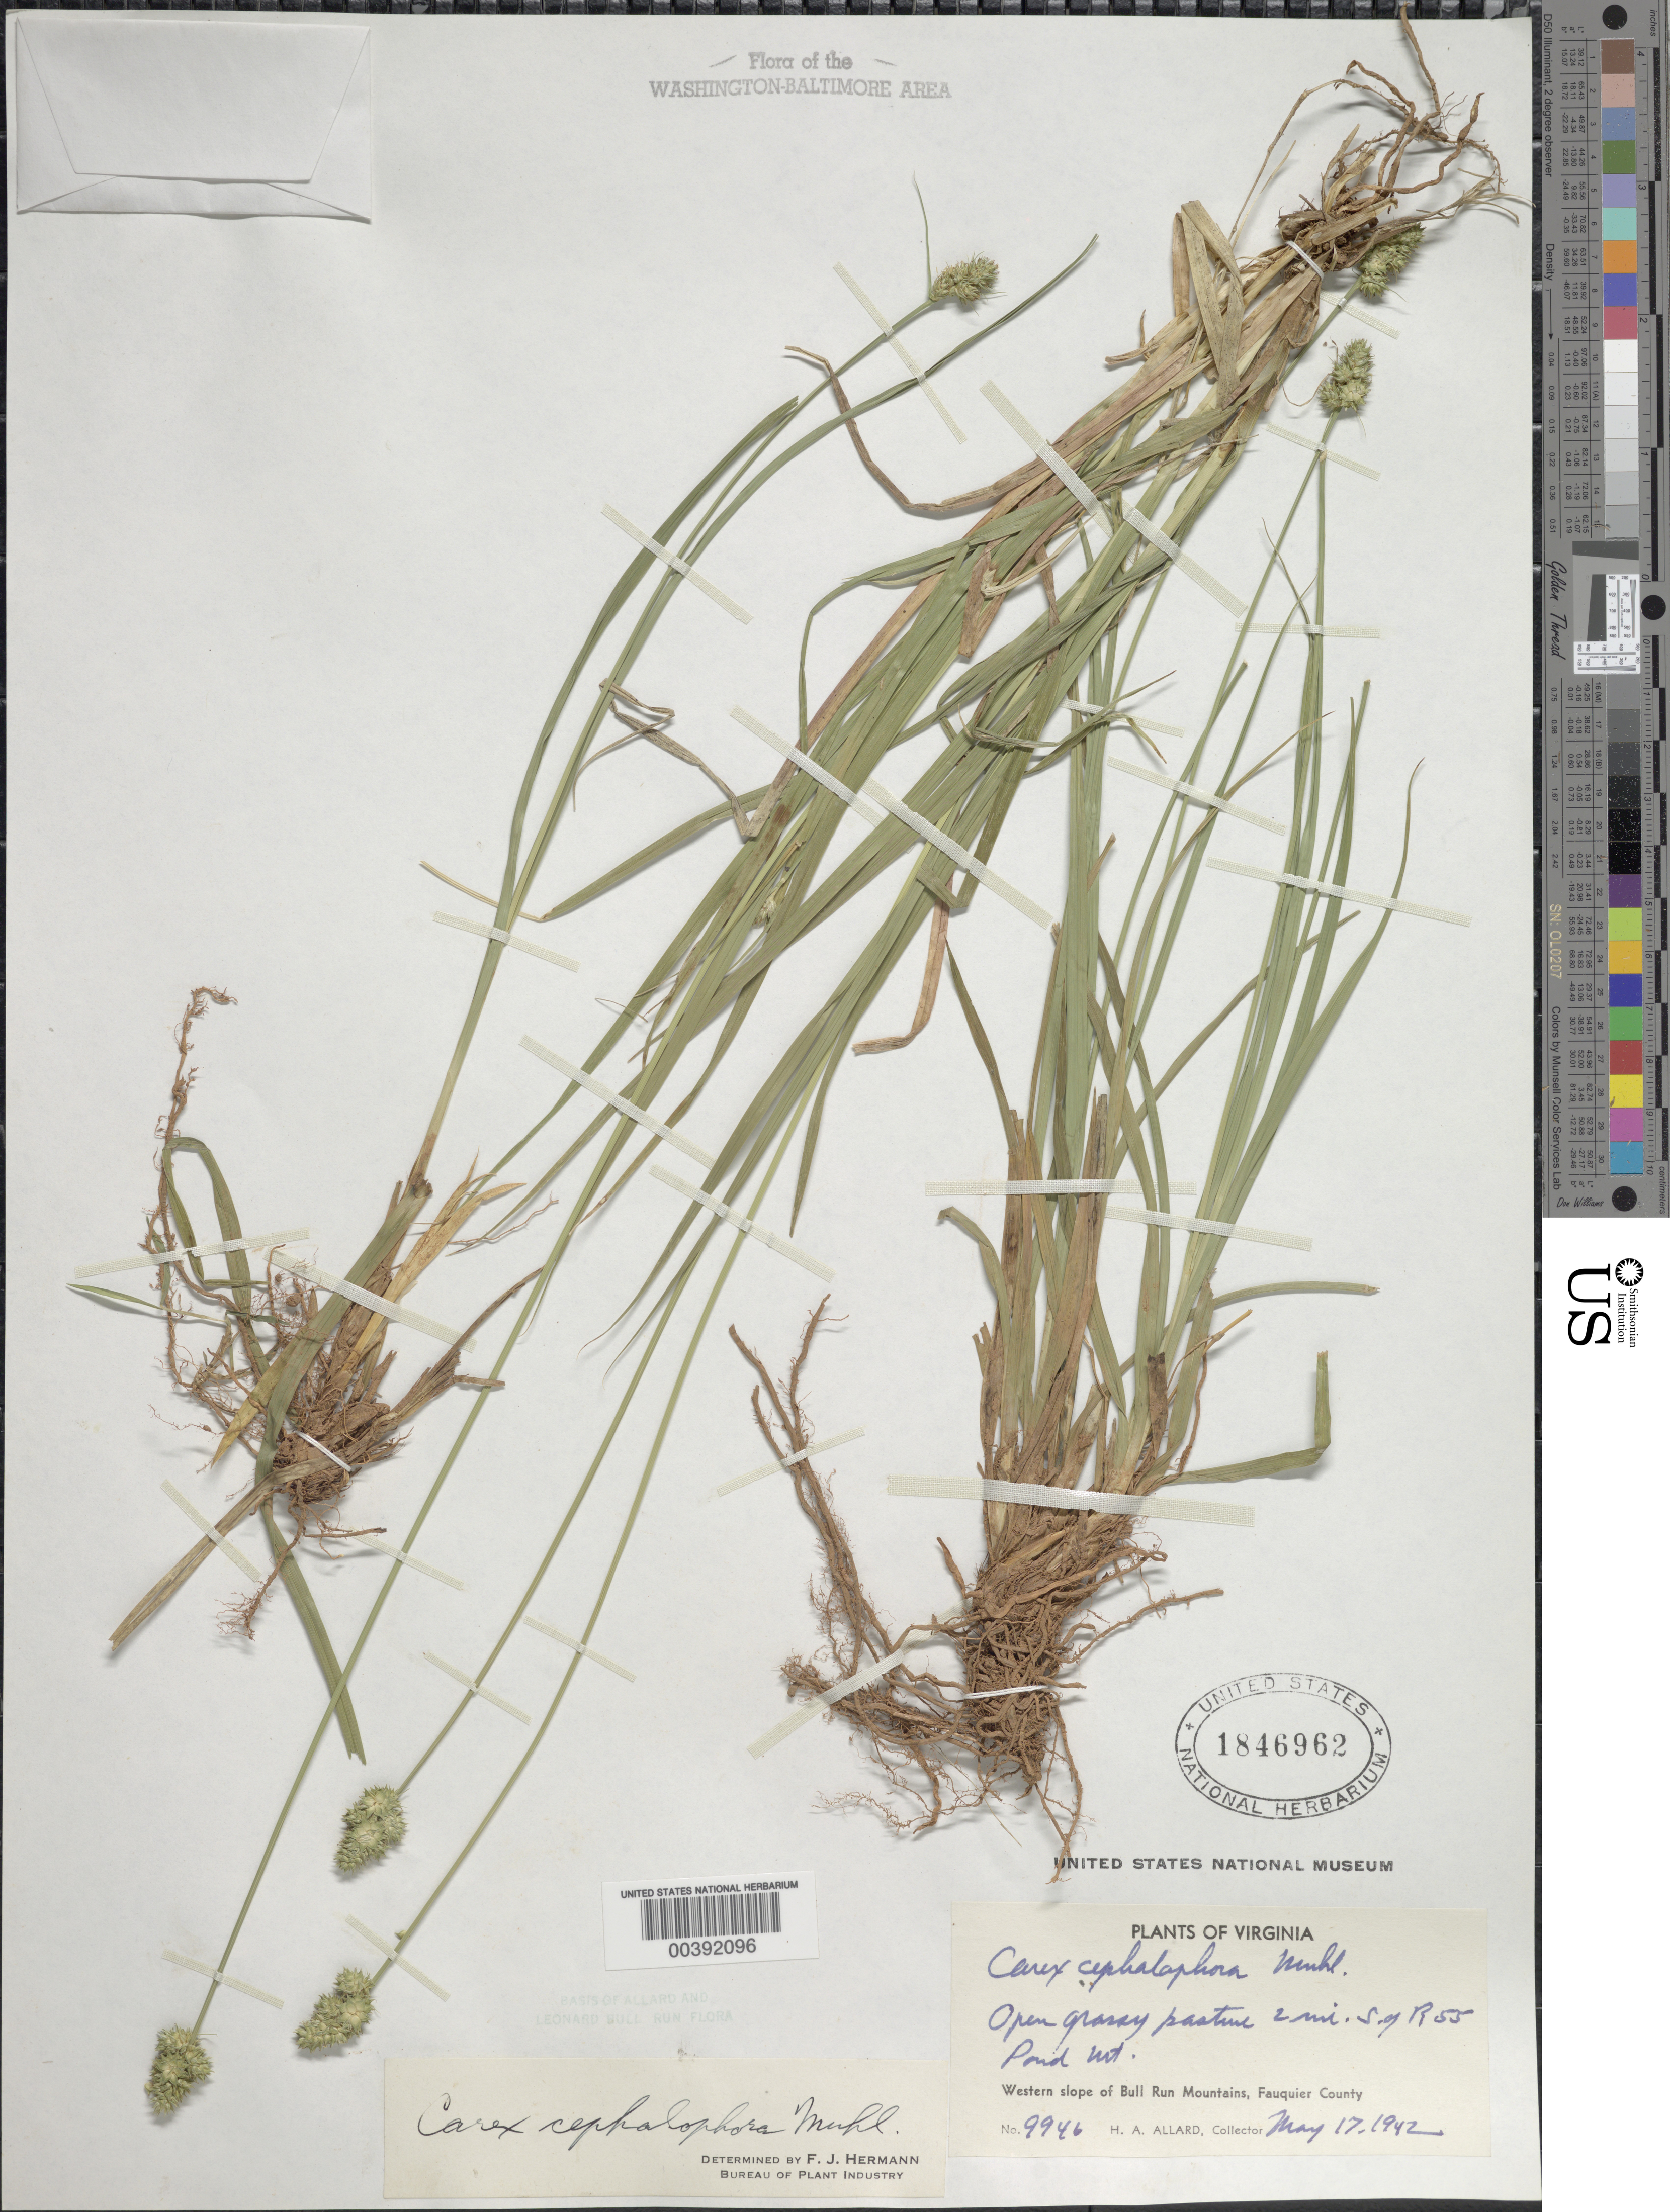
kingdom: Plantae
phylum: Tracheophyta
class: Liliopsida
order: Poales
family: Cyperaceae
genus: Carex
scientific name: Carex cephalophora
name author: Muhl. ex Willd.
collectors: H. A. Allard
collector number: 9946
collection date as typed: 17 May 1942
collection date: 1942-05-17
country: United States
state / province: Virginia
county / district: Fauquier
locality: S of Rt. 55, Pond Mountain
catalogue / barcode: US 1846962